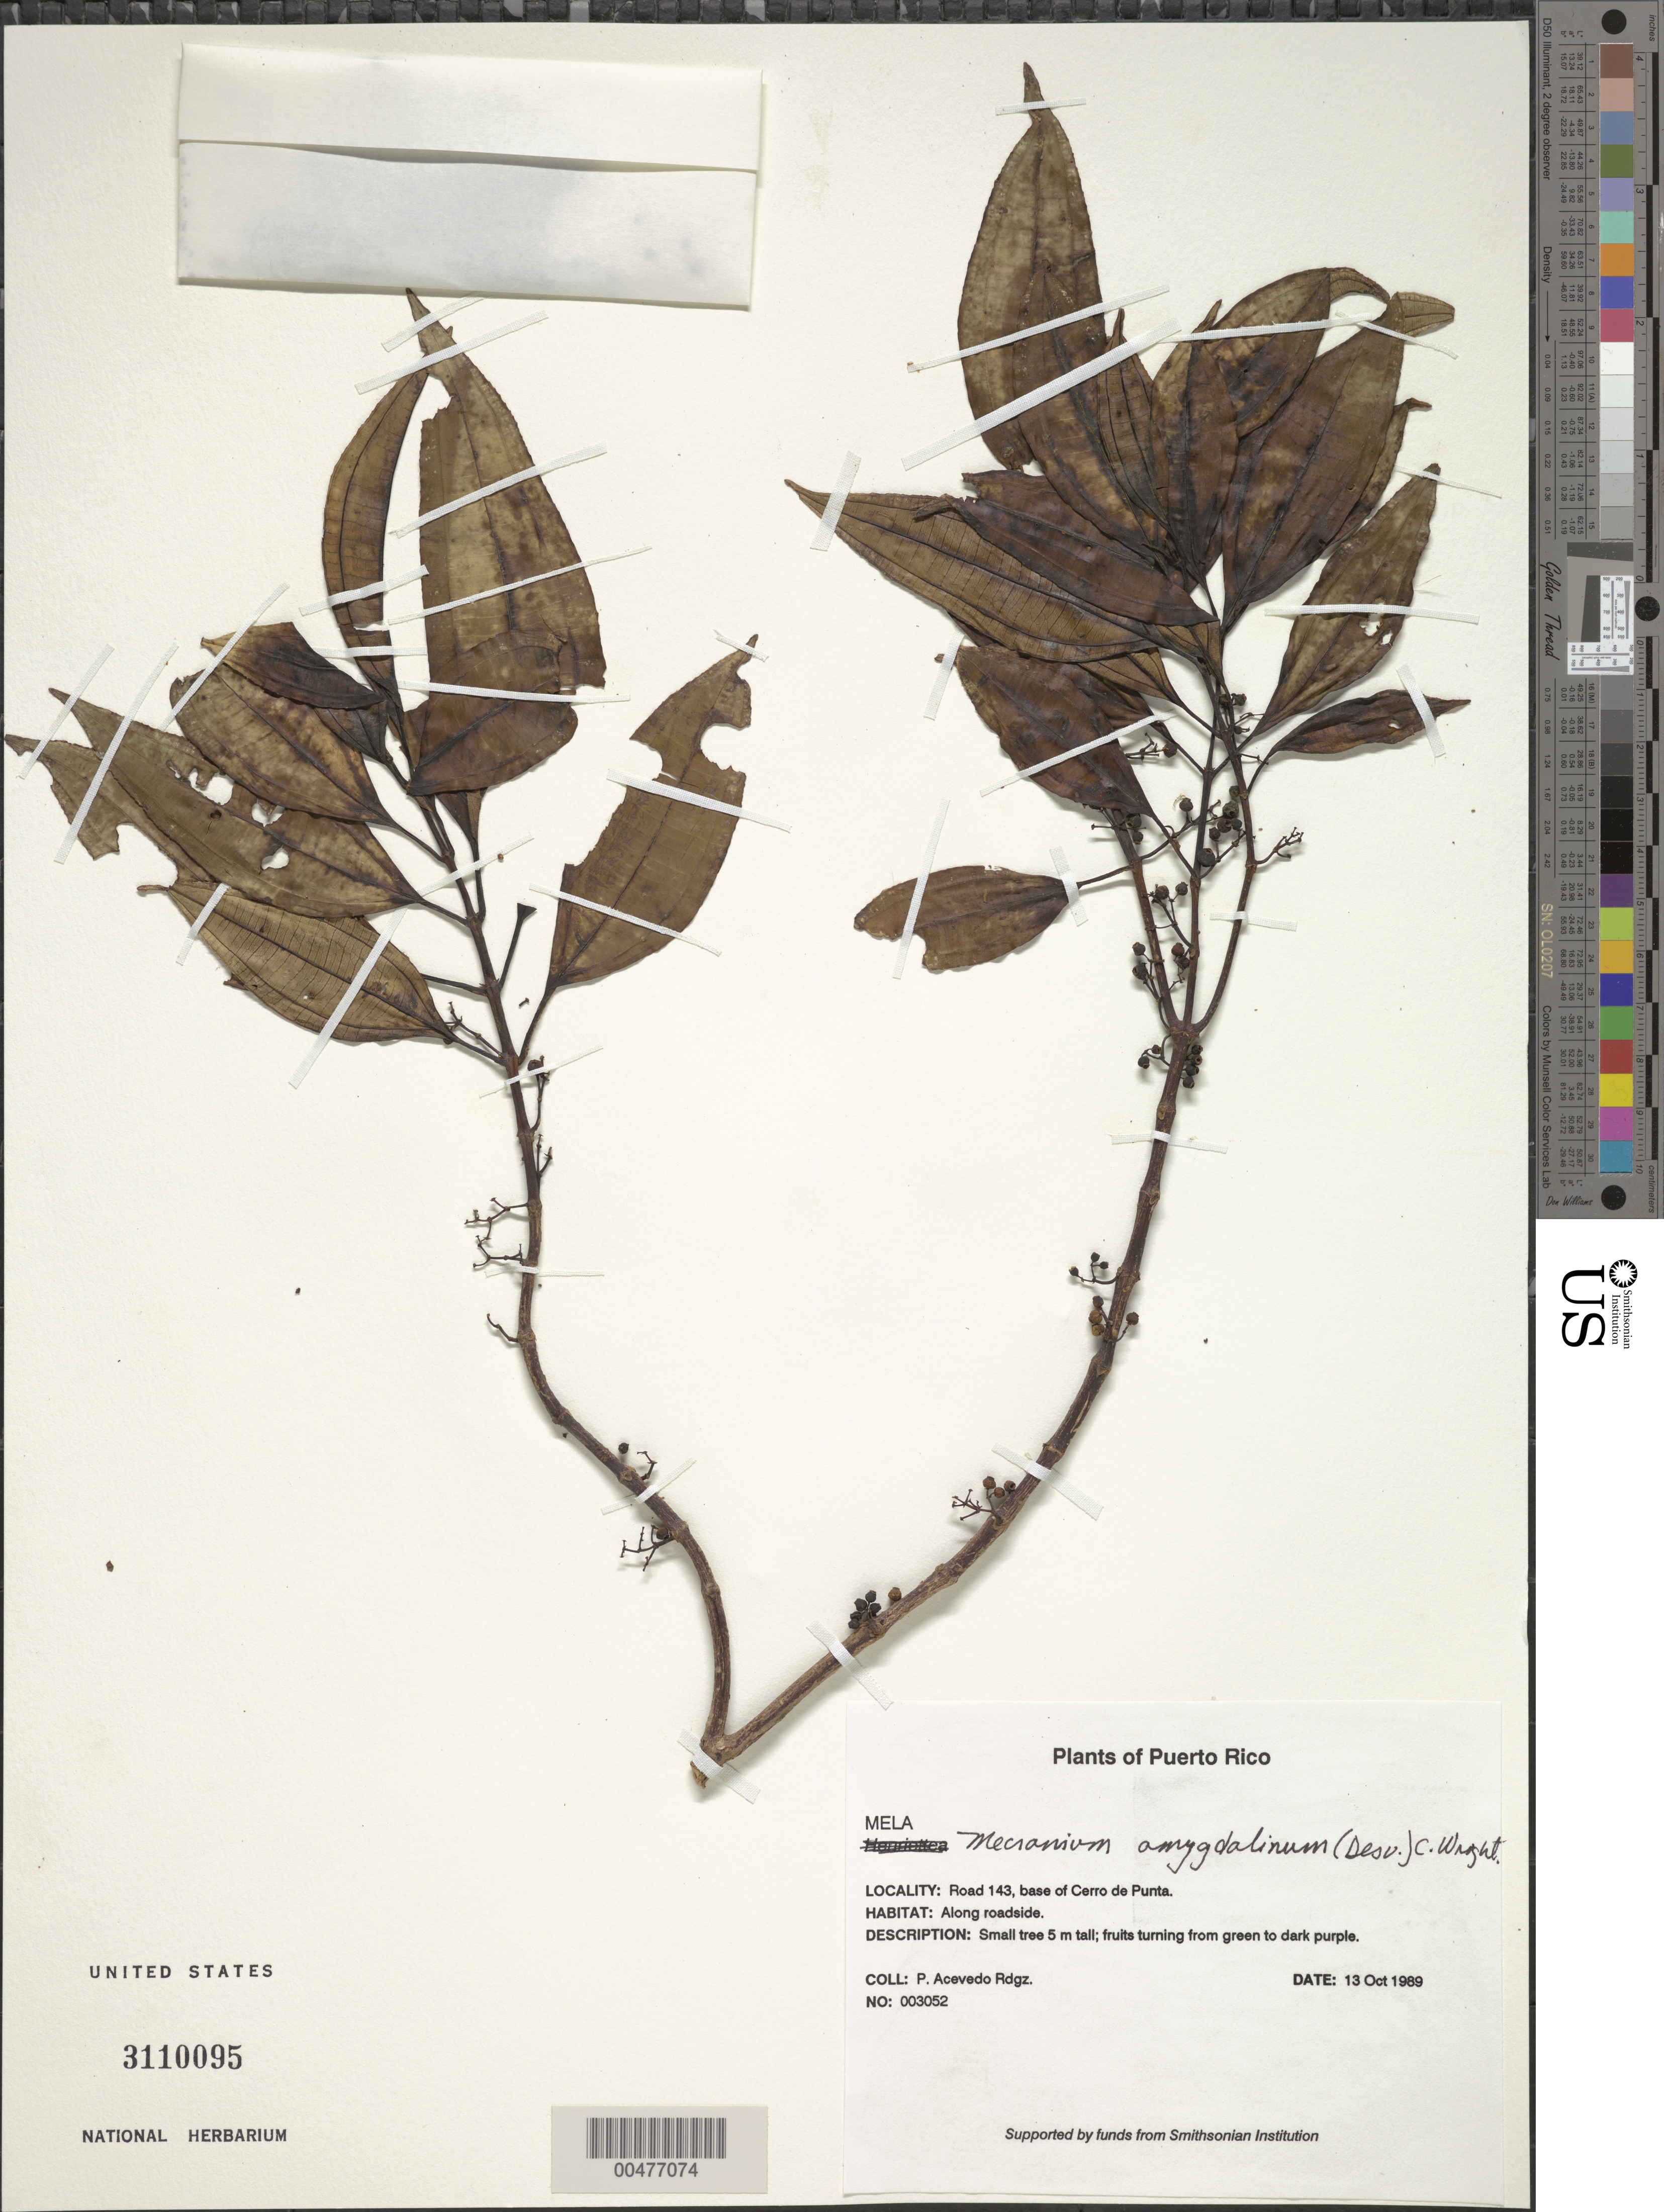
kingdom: Plantae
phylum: Tracheophyta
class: Magnoliopsida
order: Myrtales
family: Melastomataceae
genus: Mecranium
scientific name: Mecranium amygdalinum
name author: (Desr.) C. Wright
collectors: P. Acevedo-Rodr.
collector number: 3052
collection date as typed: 13 Oct 1989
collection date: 1989-10-13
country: Puerto Rico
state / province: Jayuya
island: Puerto Rico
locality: Jayuya; Road 143, base of Cerro de Punta.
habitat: Along roadside.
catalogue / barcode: US 3110095